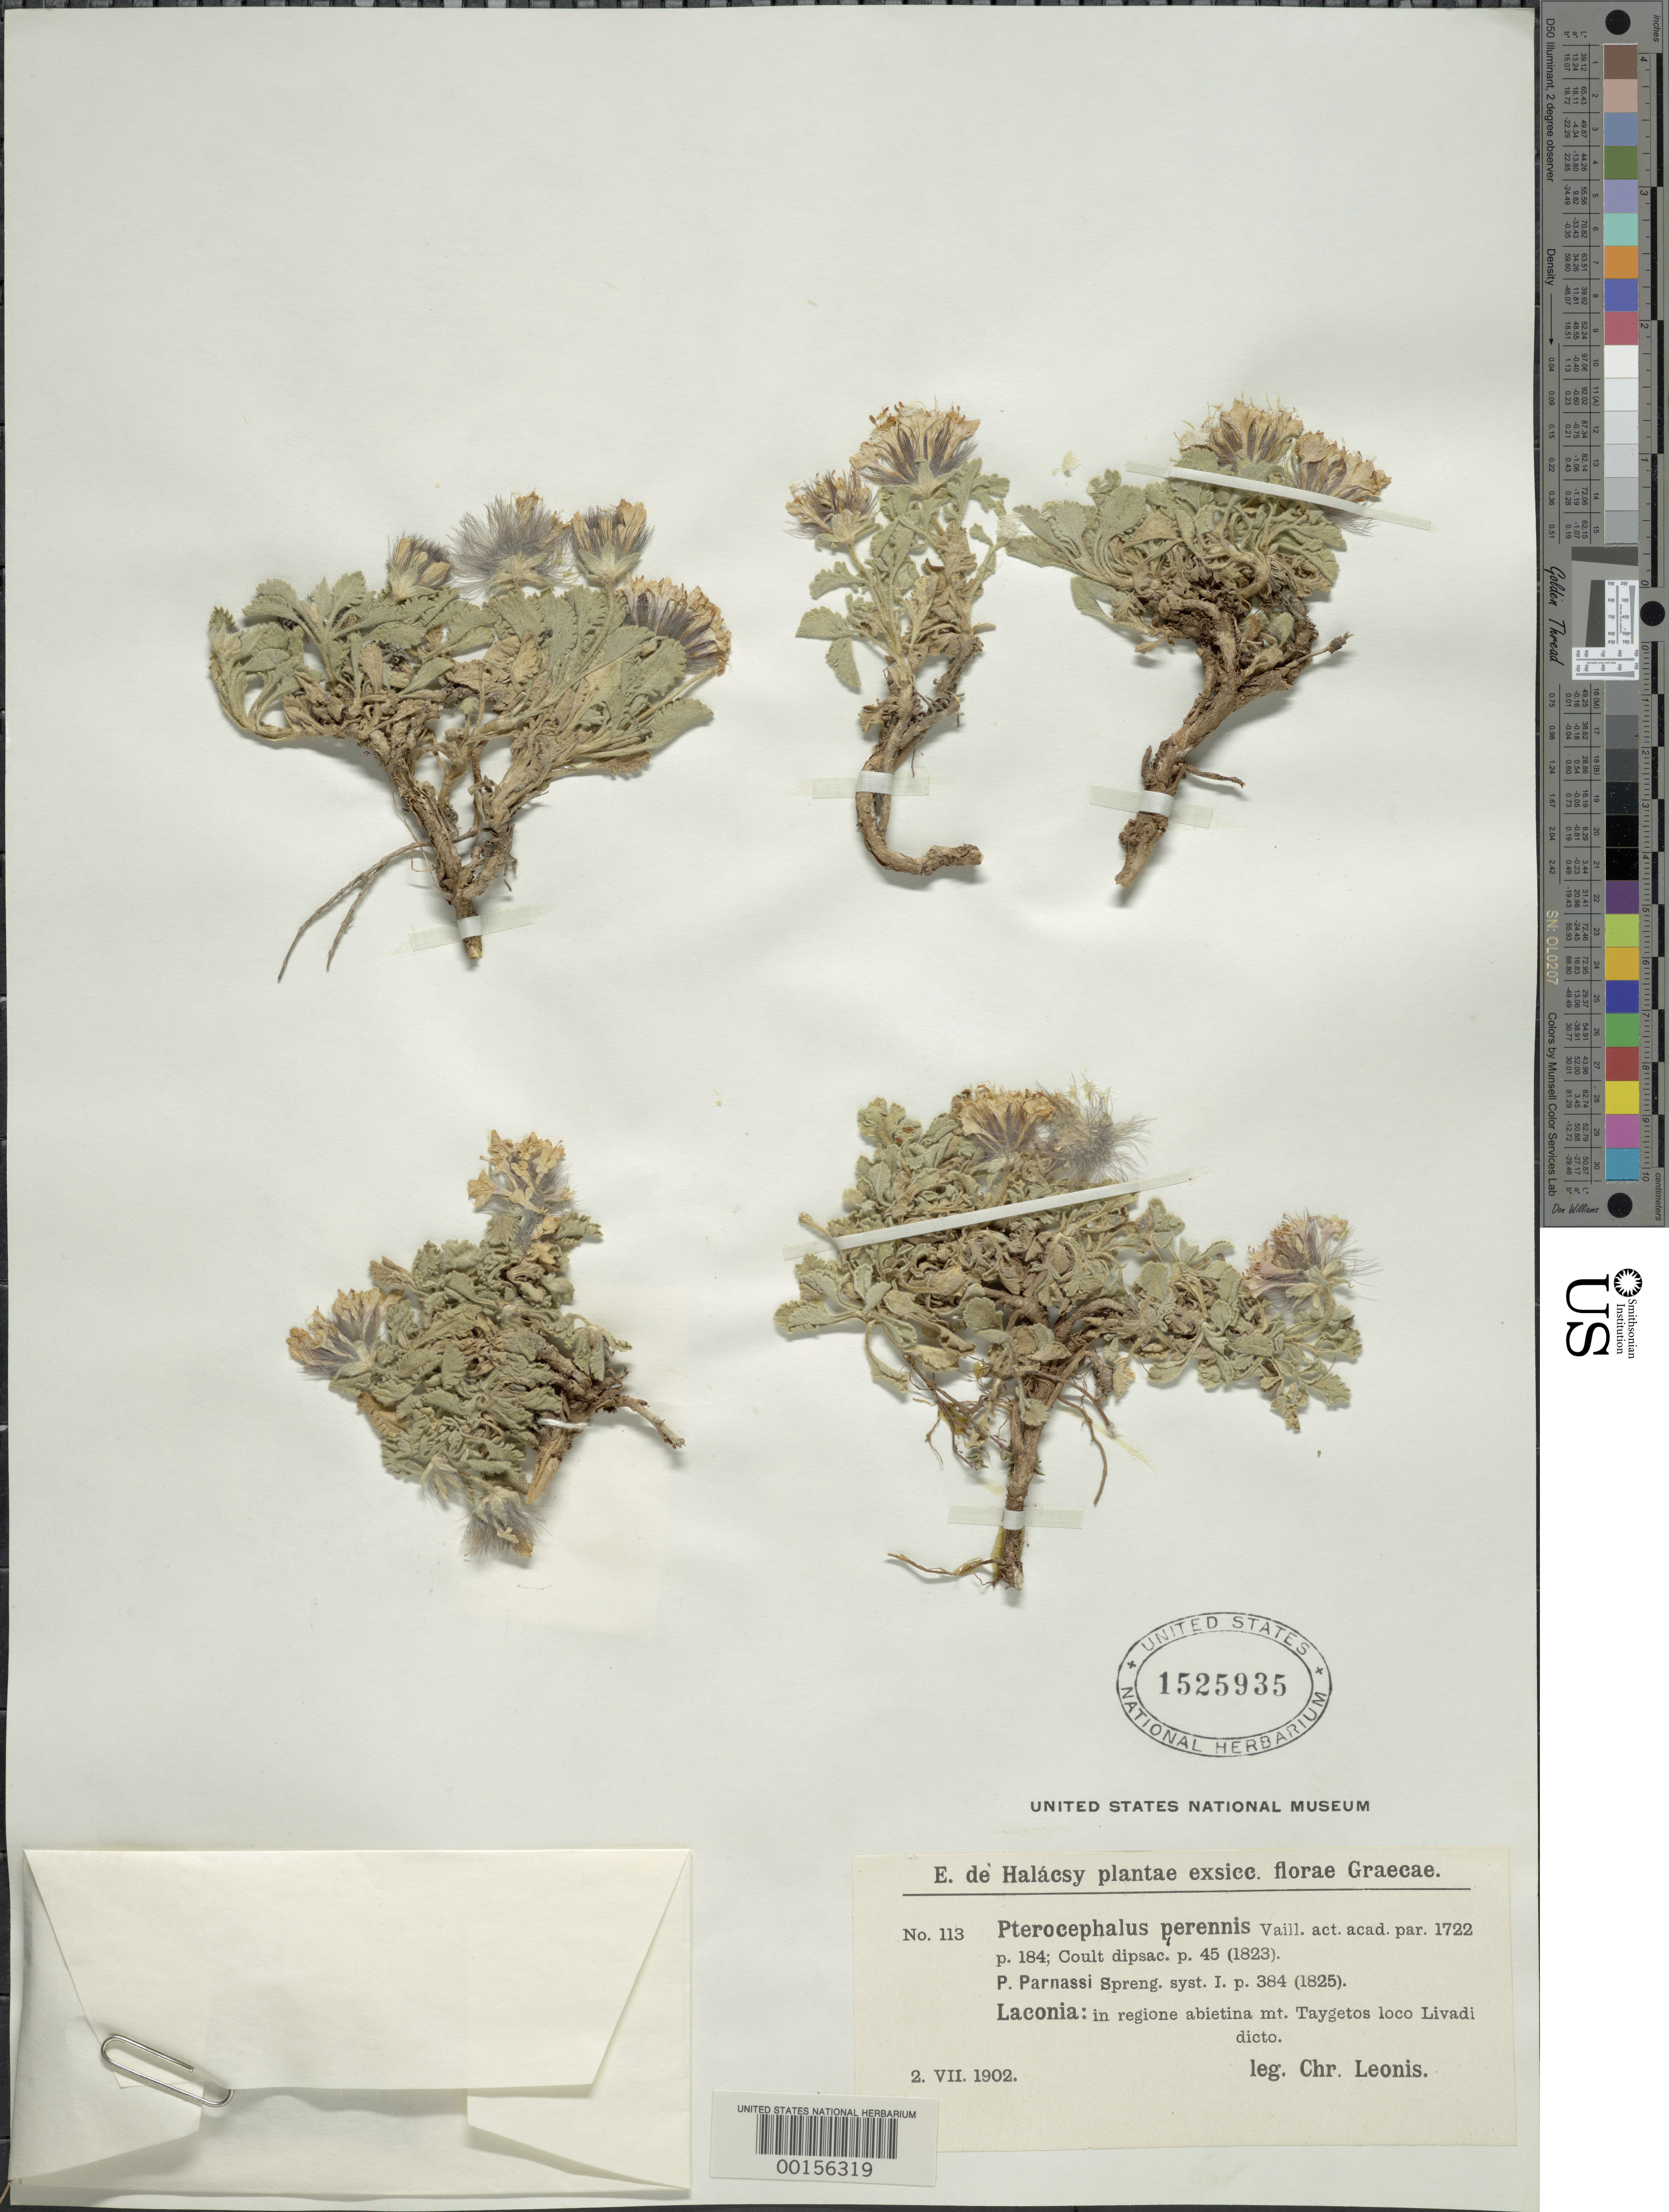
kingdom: Plantae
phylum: Tracheophyta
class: Magnoliopsida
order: Dipsacales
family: Caprifoliaceae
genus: Pterocephalus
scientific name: Pterocephalus perennis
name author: Vaill.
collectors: C. Leonis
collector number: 113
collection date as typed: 02 Jul 1902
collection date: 1902-07-02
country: Greece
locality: Laconia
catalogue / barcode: US 1525935